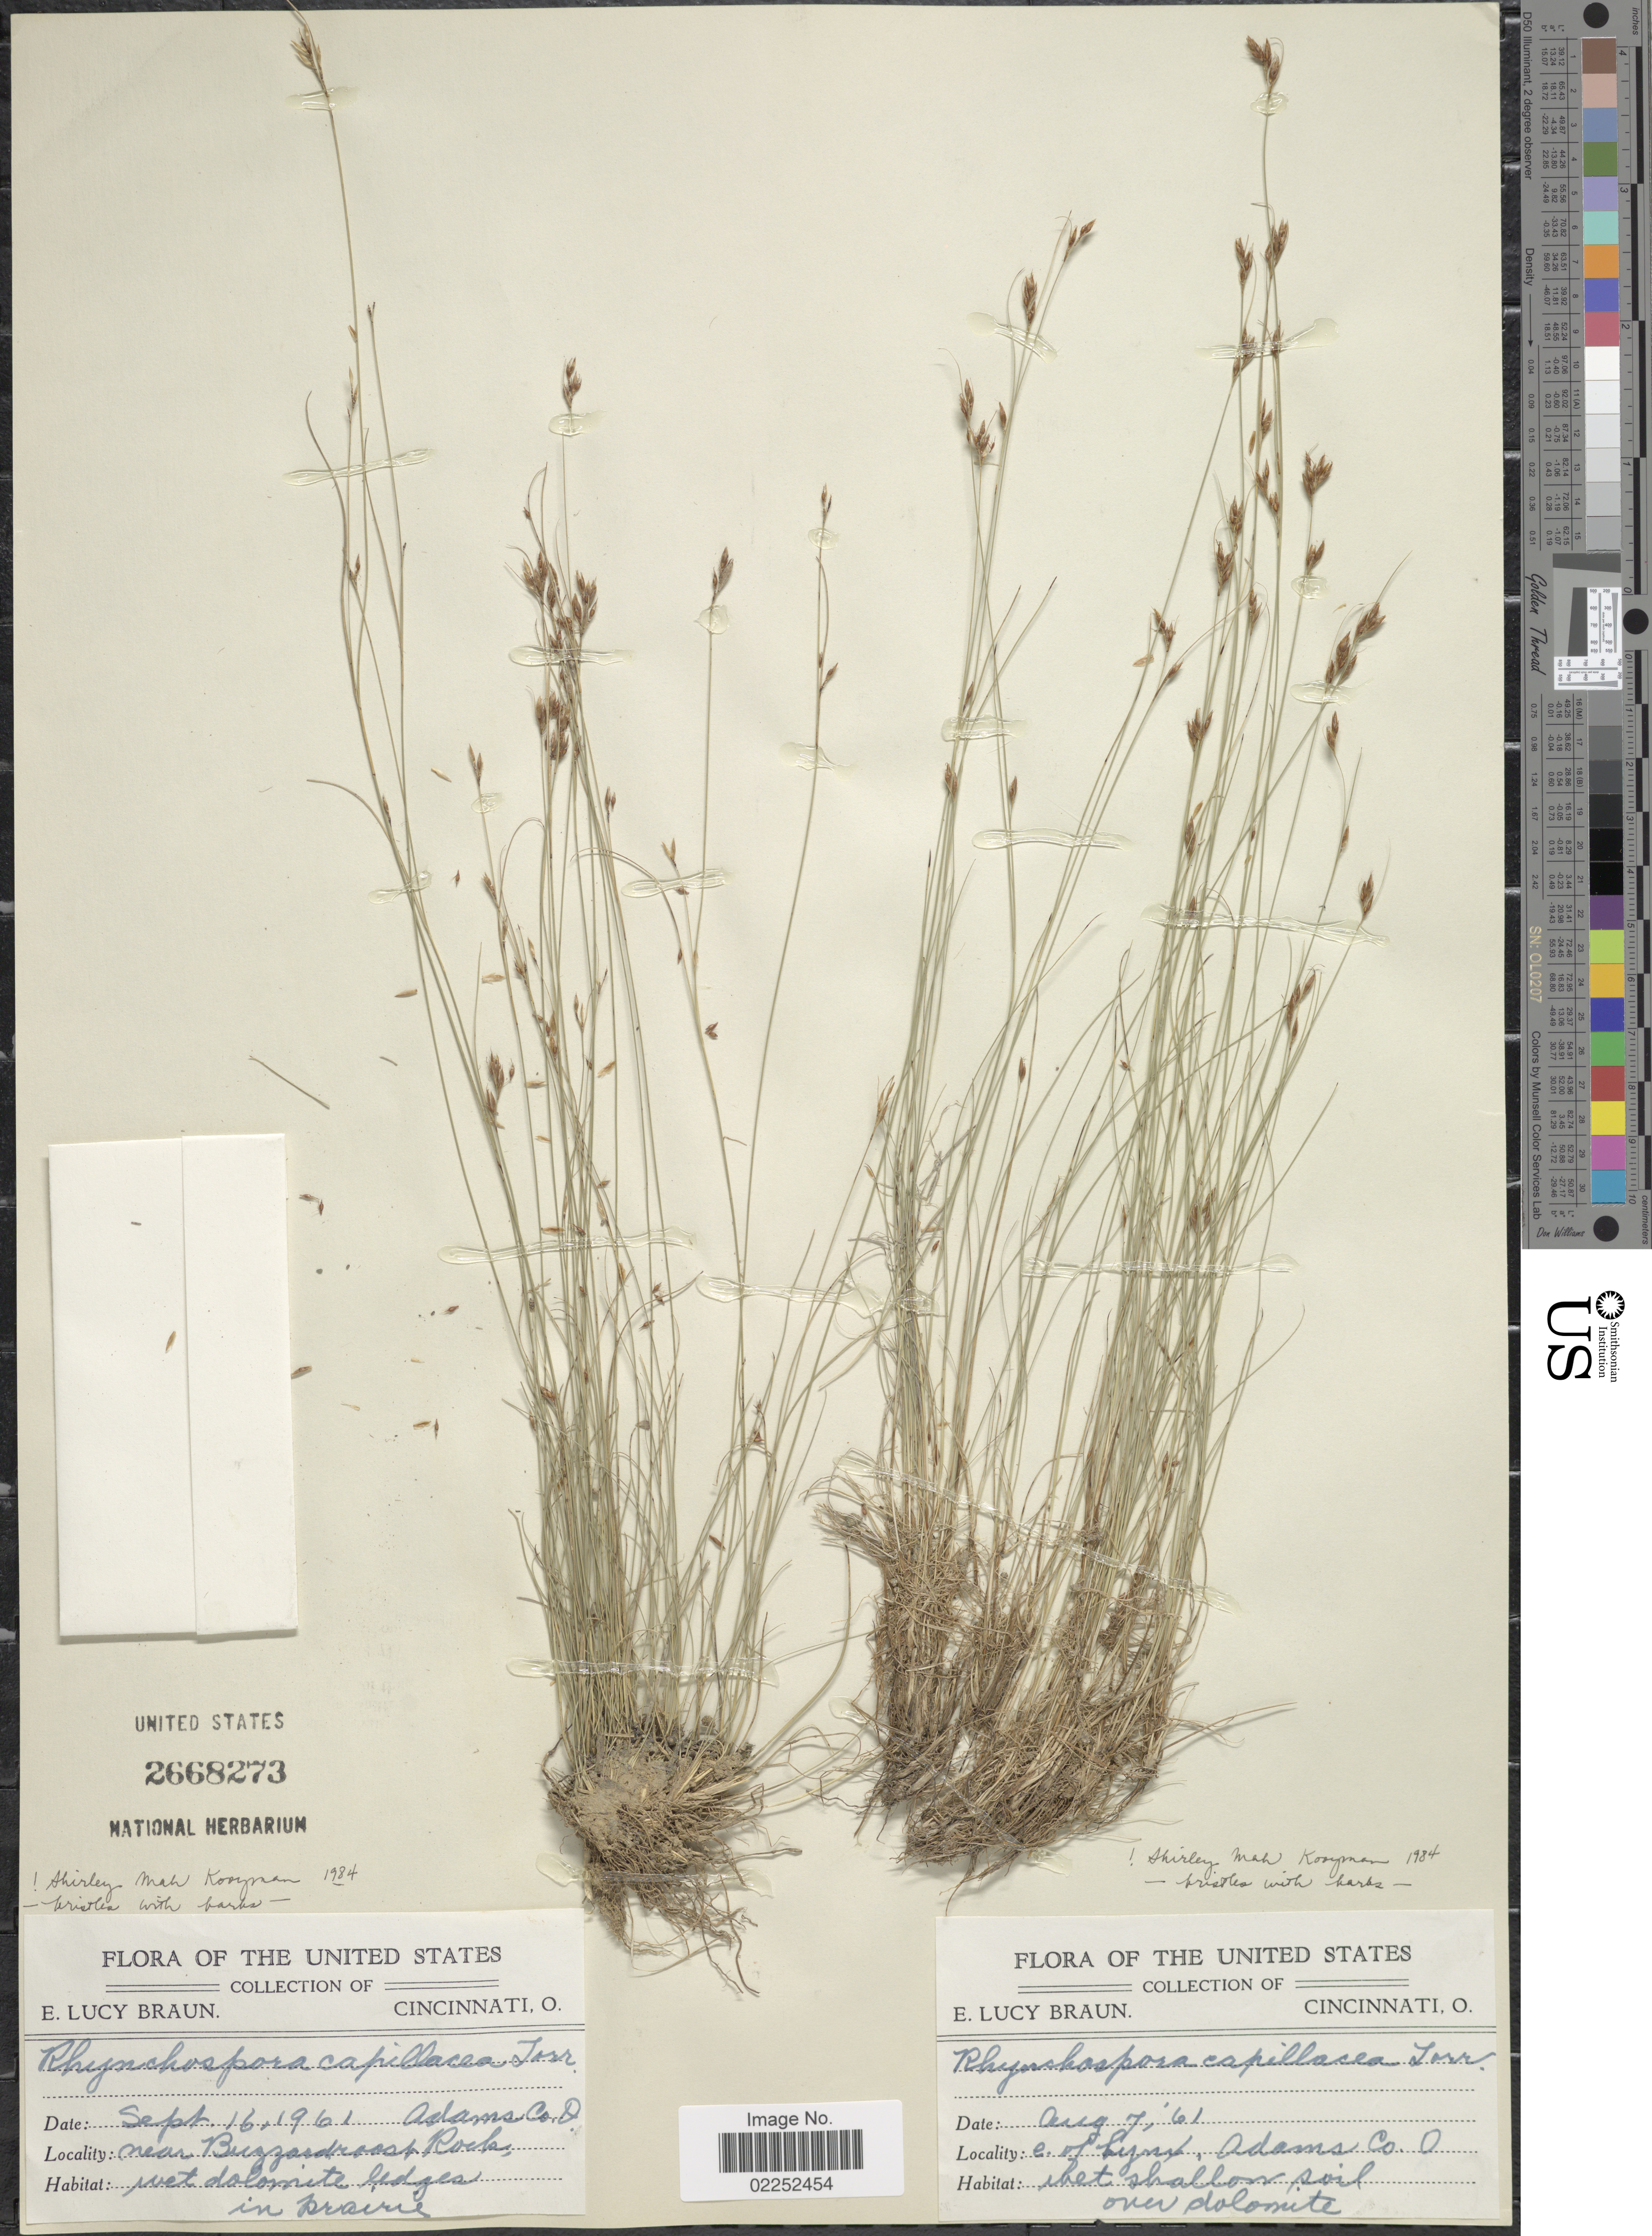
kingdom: Plantae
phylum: Tracheophyta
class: Liliopsida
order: Poales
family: Cyperaceae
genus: Rhynchospora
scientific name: Rhynchospora capillacea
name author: Torr.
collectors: E. L. Braun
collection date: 1961-09-16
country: United States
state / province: Ohio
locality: Adams Co., near Buzzardroost Rock, wet dolomite ledges in prairie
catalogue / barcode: US 2668273-2